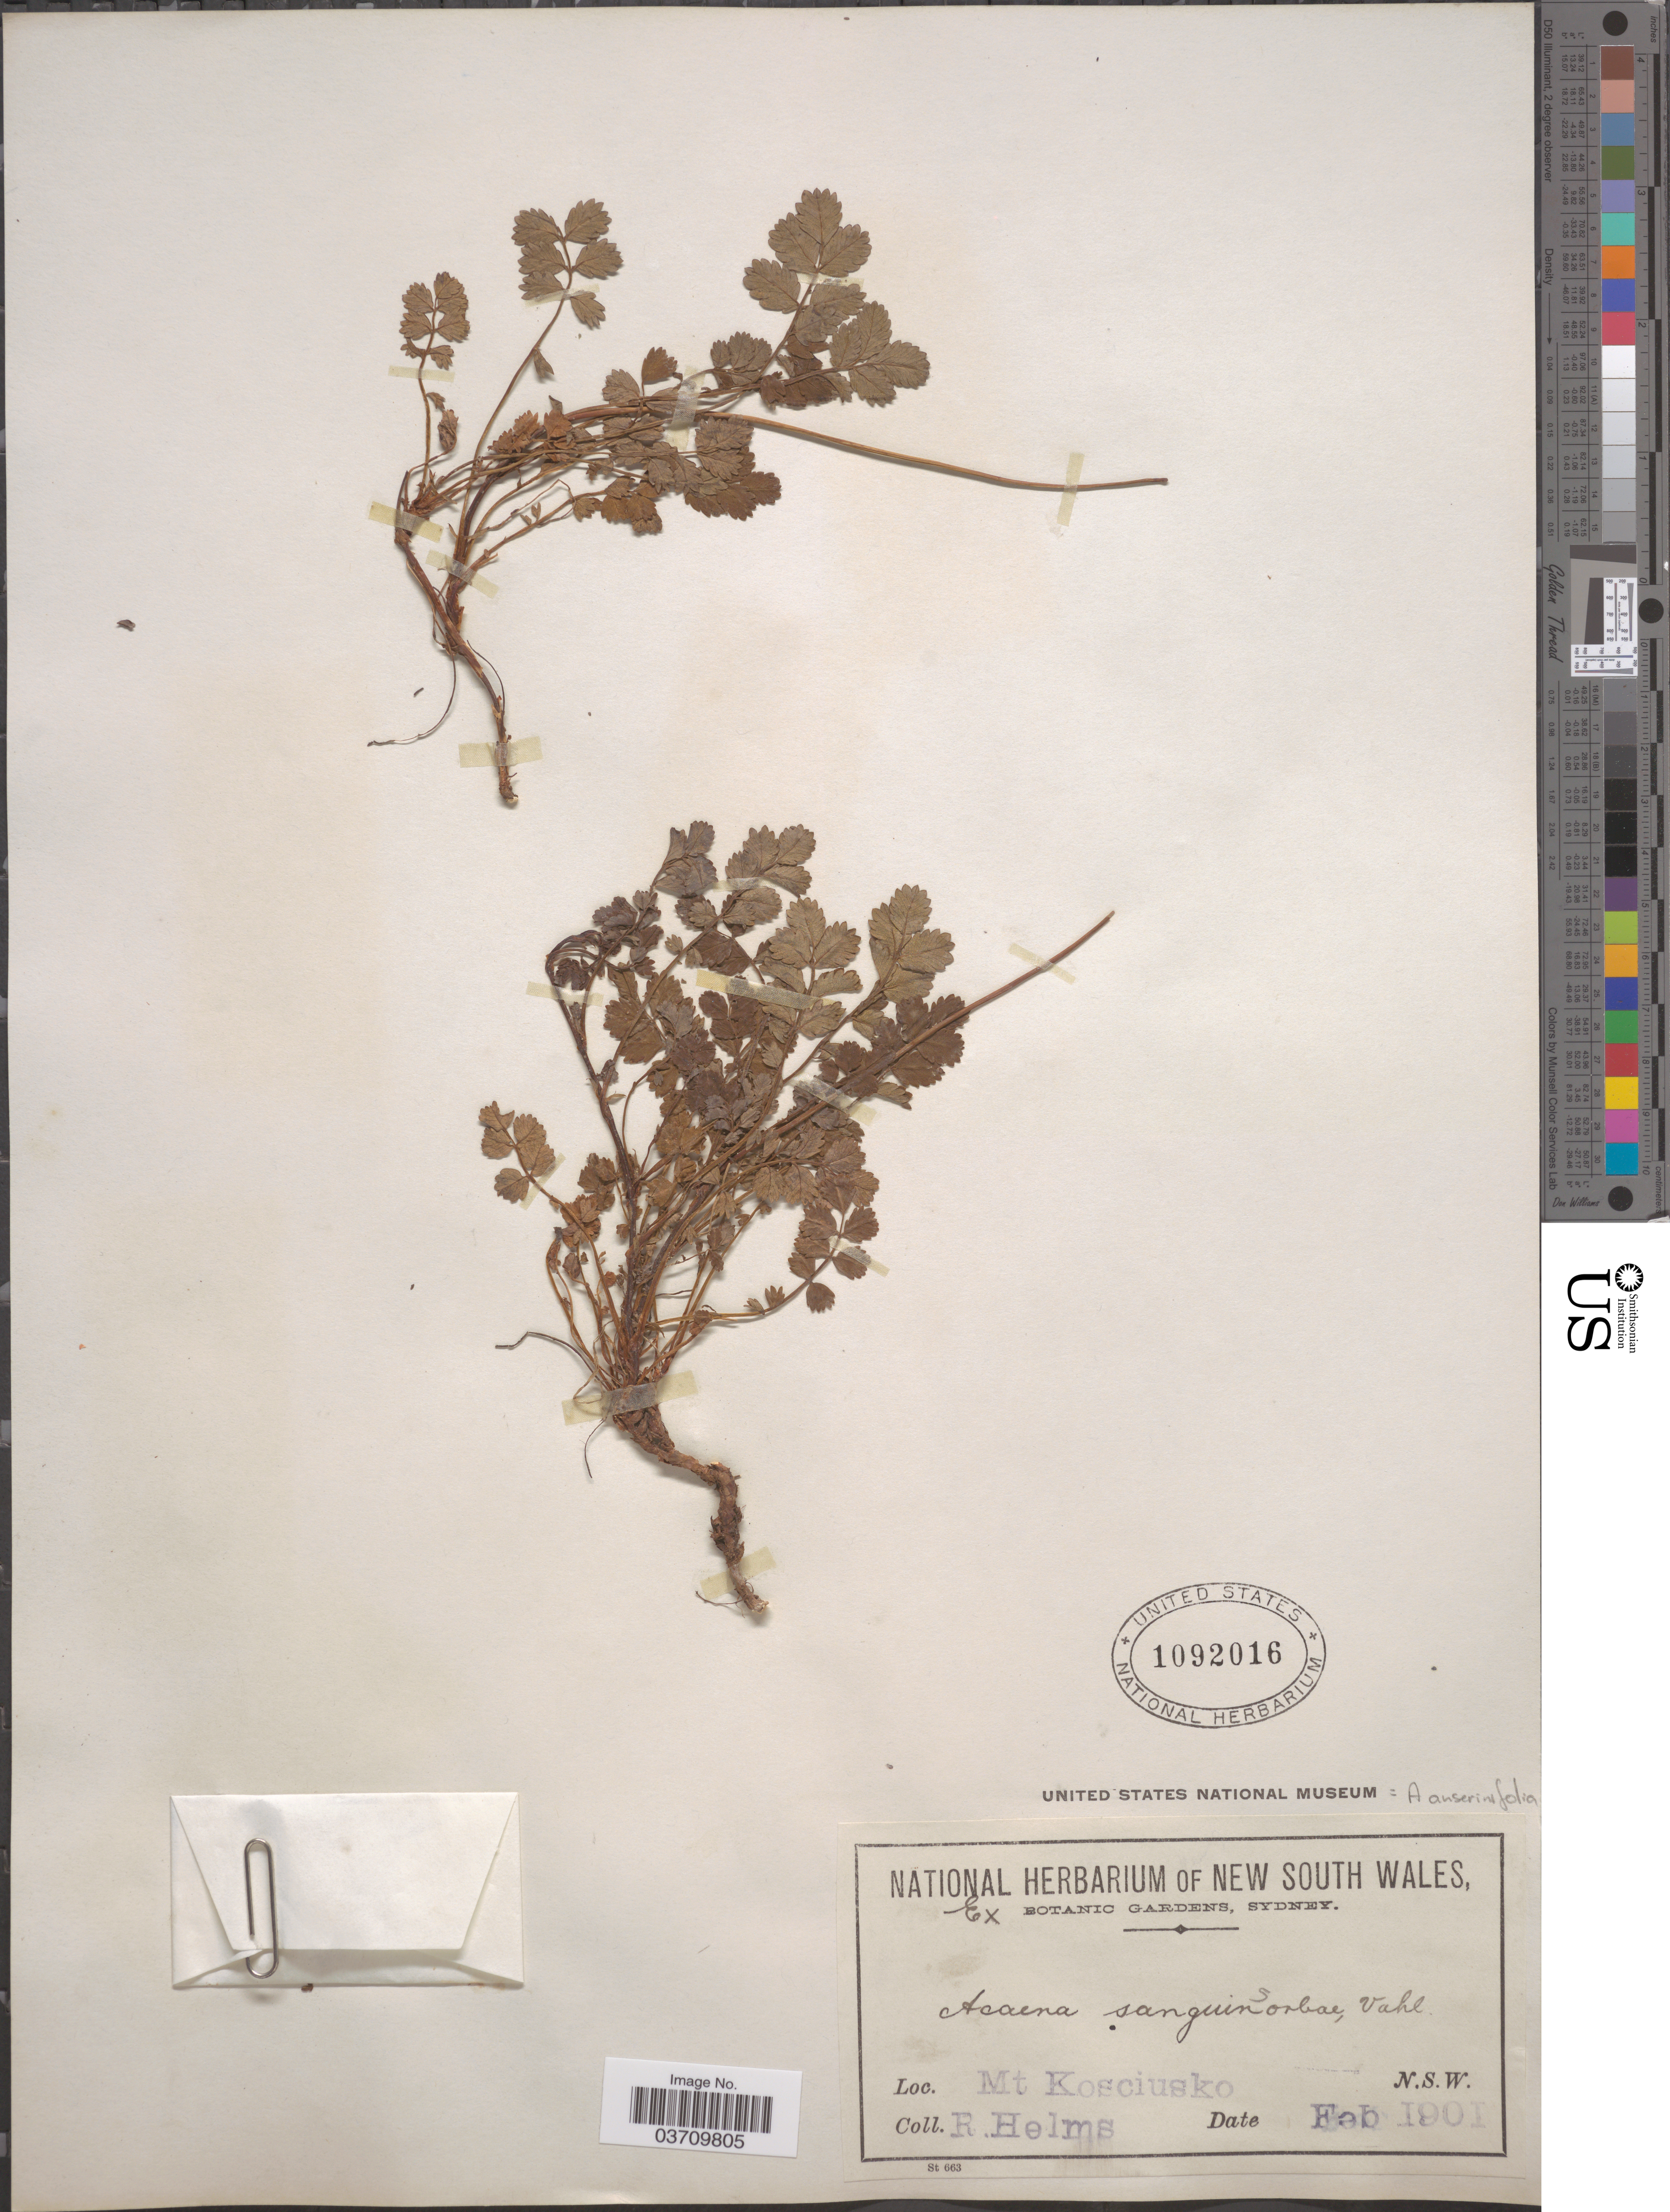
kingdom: Plantae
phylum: Tracheophyta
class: Magnoliopsida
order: Rosales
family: Rosaceae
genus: Acaena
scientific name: Acaena anserinifolia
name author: (J.R. Forst. & G. Forst.) J.B. Armstr.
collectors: R. Helms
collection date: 1901-02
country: Australia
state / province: New South Wales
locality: Mt Kosciusko.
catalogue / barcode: US 1092016